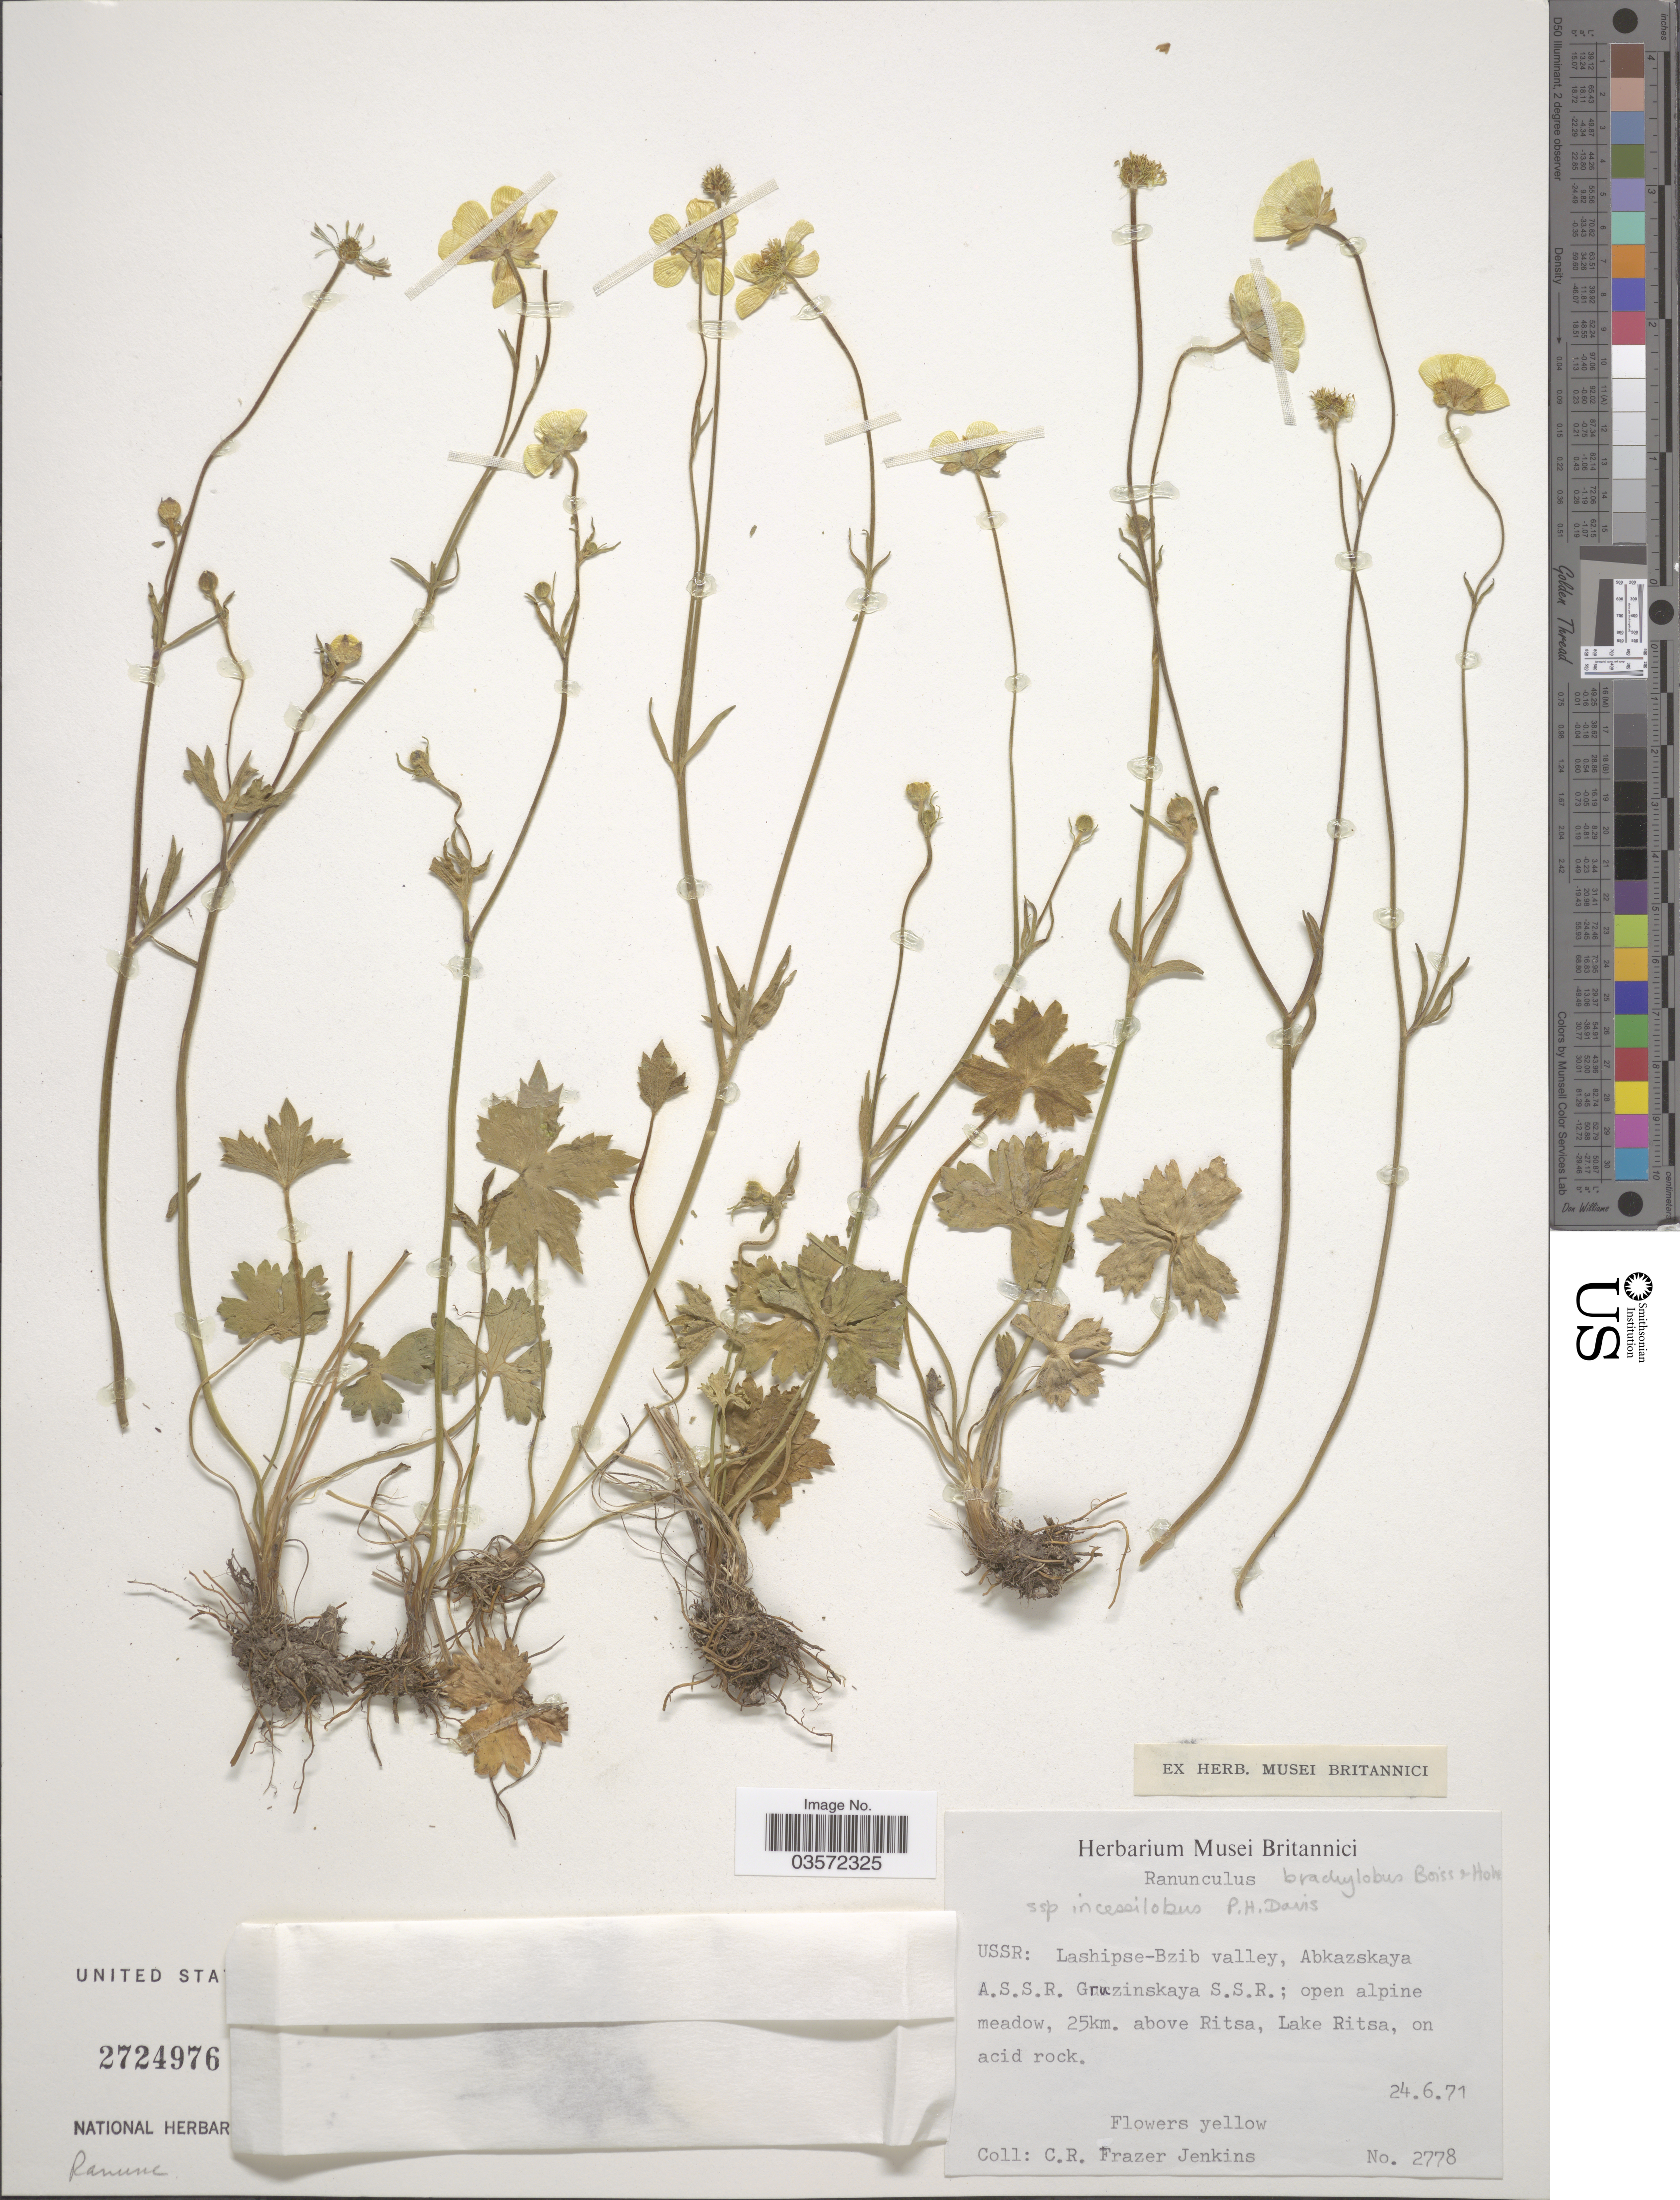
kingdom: Plantae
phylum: Tracheophyta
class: Magnoliopsida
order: Ranunculales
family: Ranunculaceae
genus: Ranunculus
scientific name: Ranunculus brachylobus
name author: Boiss. & Hohen.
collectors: C. R. Fraser-Jenkins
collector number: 2778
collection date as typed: Transcribed d/m/y: 24/6/71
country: Georgia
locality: USSR: Lashipse-Bzib valley, Abkazskaya A.S.S.R. Gruzinskaya S.S.R.; open alpine meadow, 25km. above Ritsa, Lake Ritsa.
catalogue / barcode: US 2724976